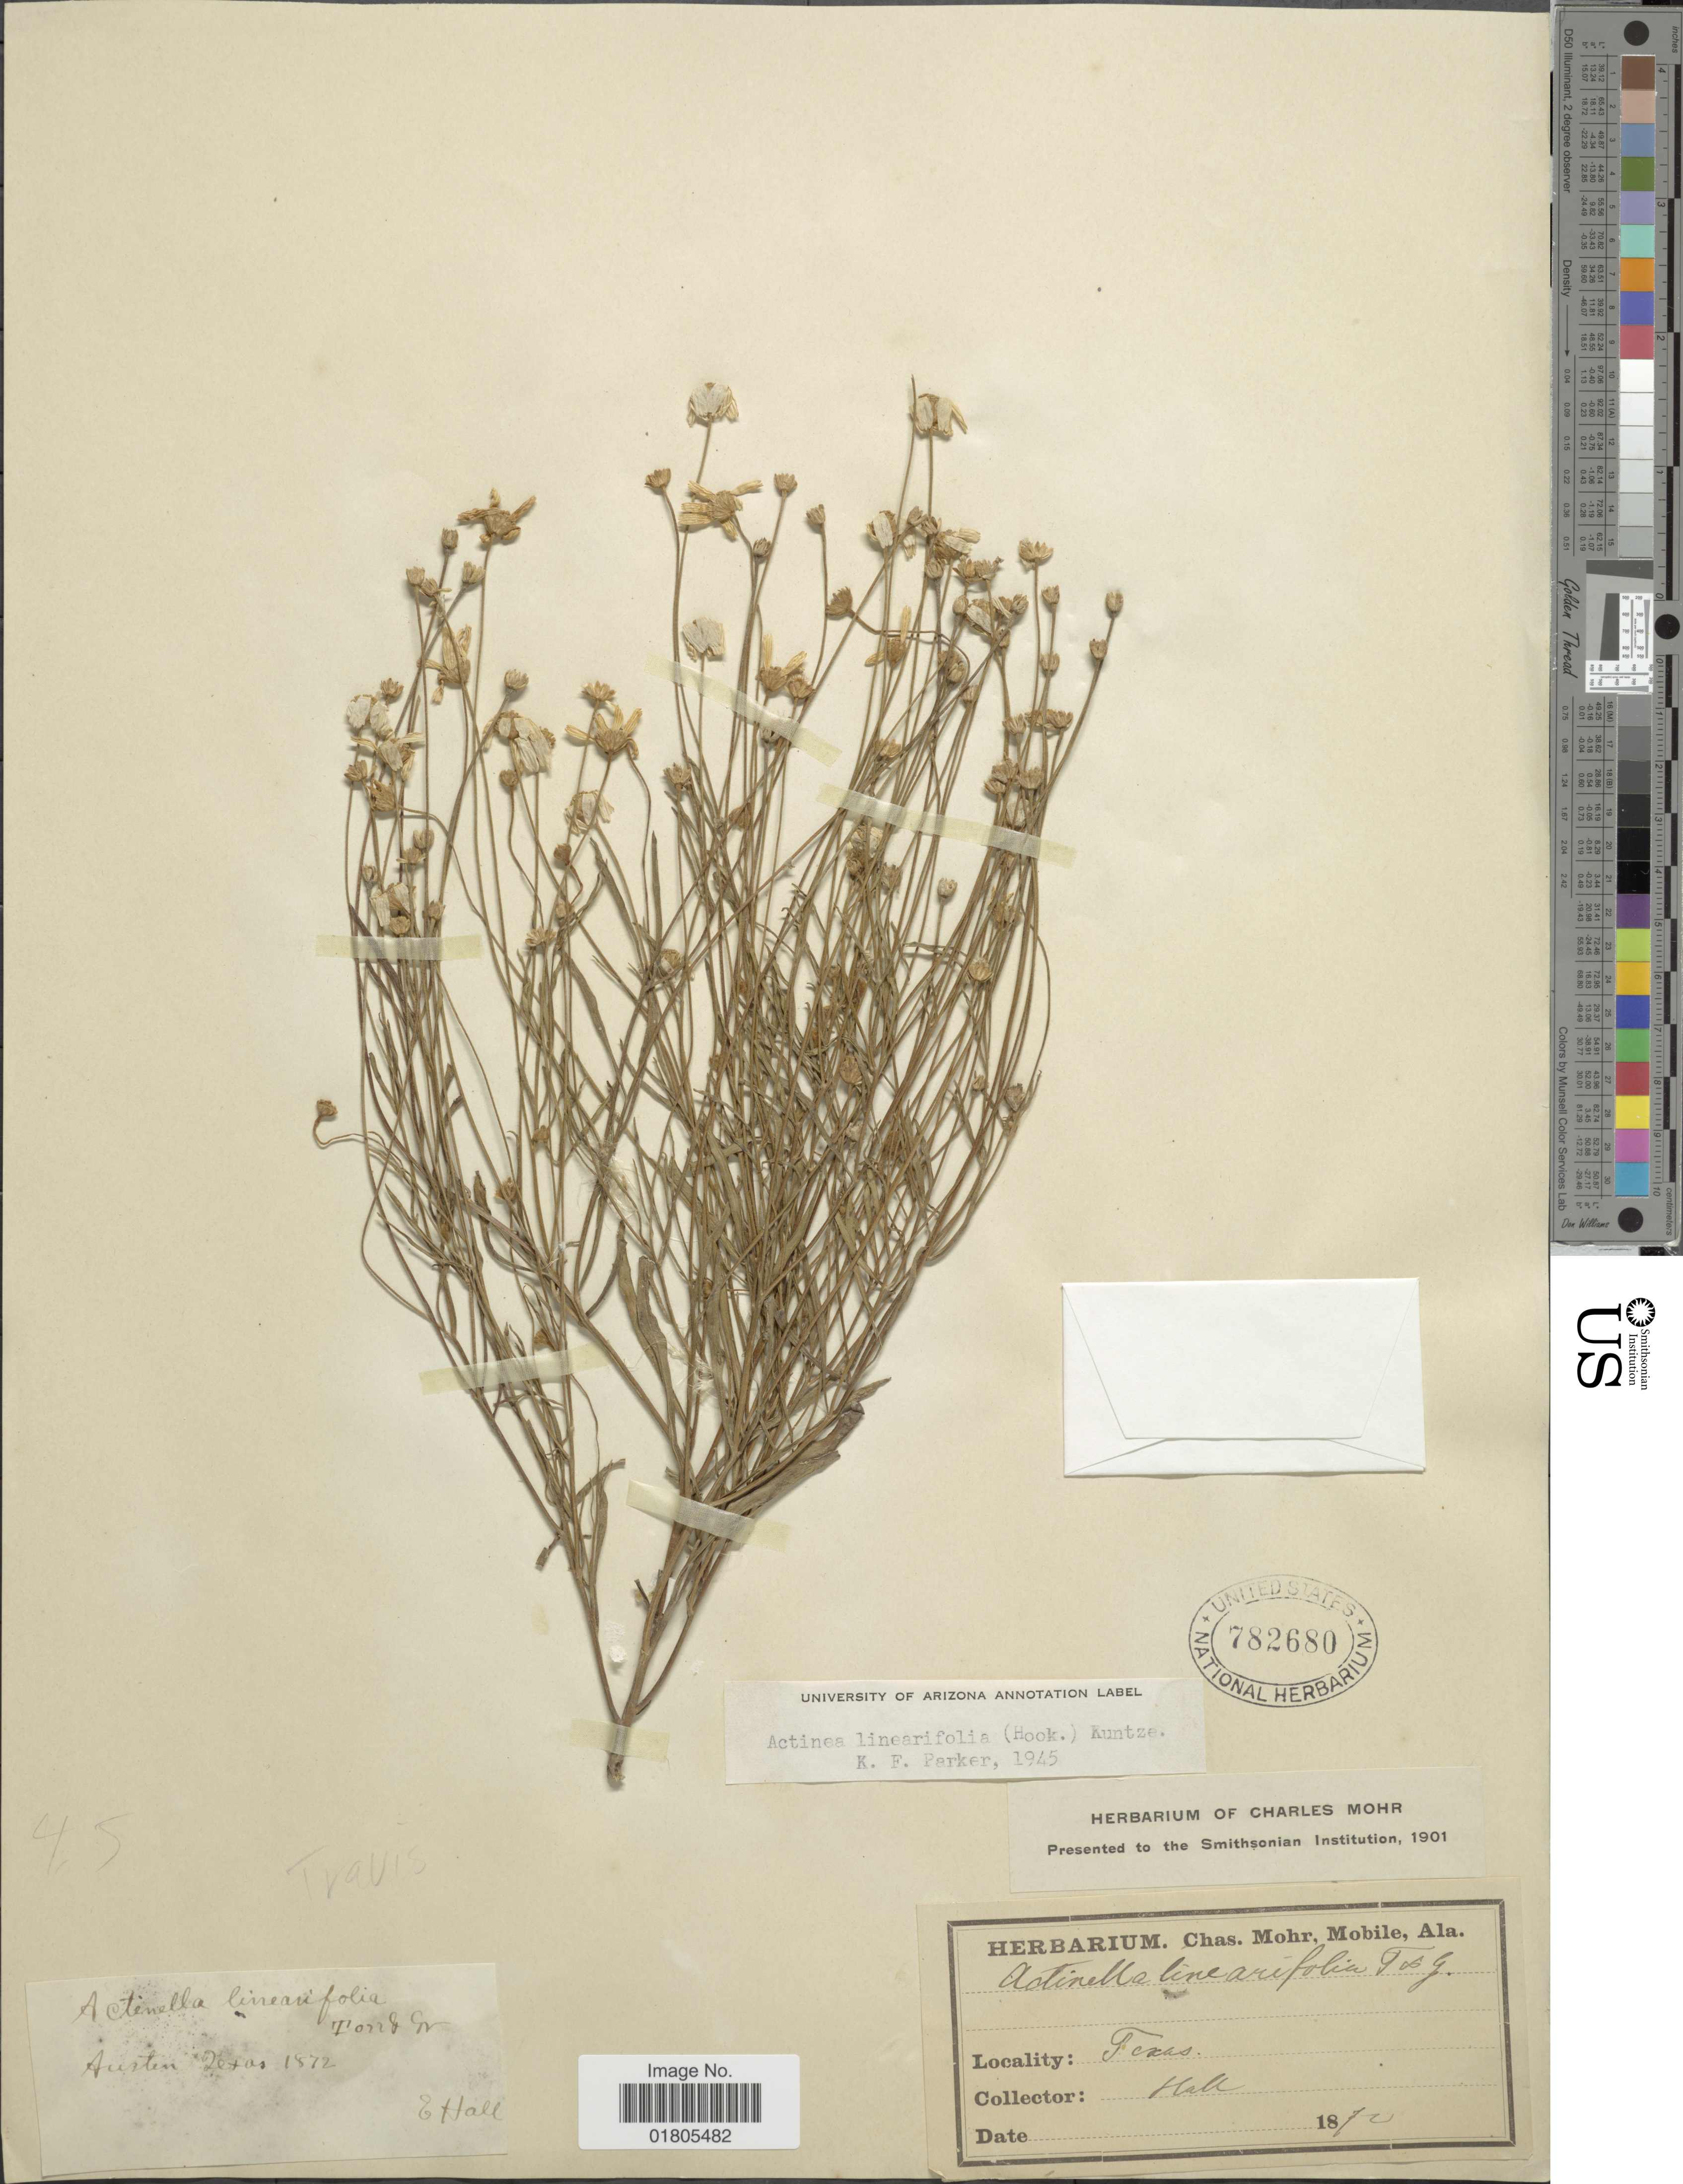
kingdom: Plantae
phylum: Tracheophyta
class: Magnoliopsida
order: Asterales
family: Asteraceae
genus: Actinea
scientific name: Actinea linearifolia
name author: (Hook.) Kuntze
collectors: E. Hall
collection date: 1872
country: United States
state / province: Texas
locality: Austin, Texas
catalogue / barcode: US 782680